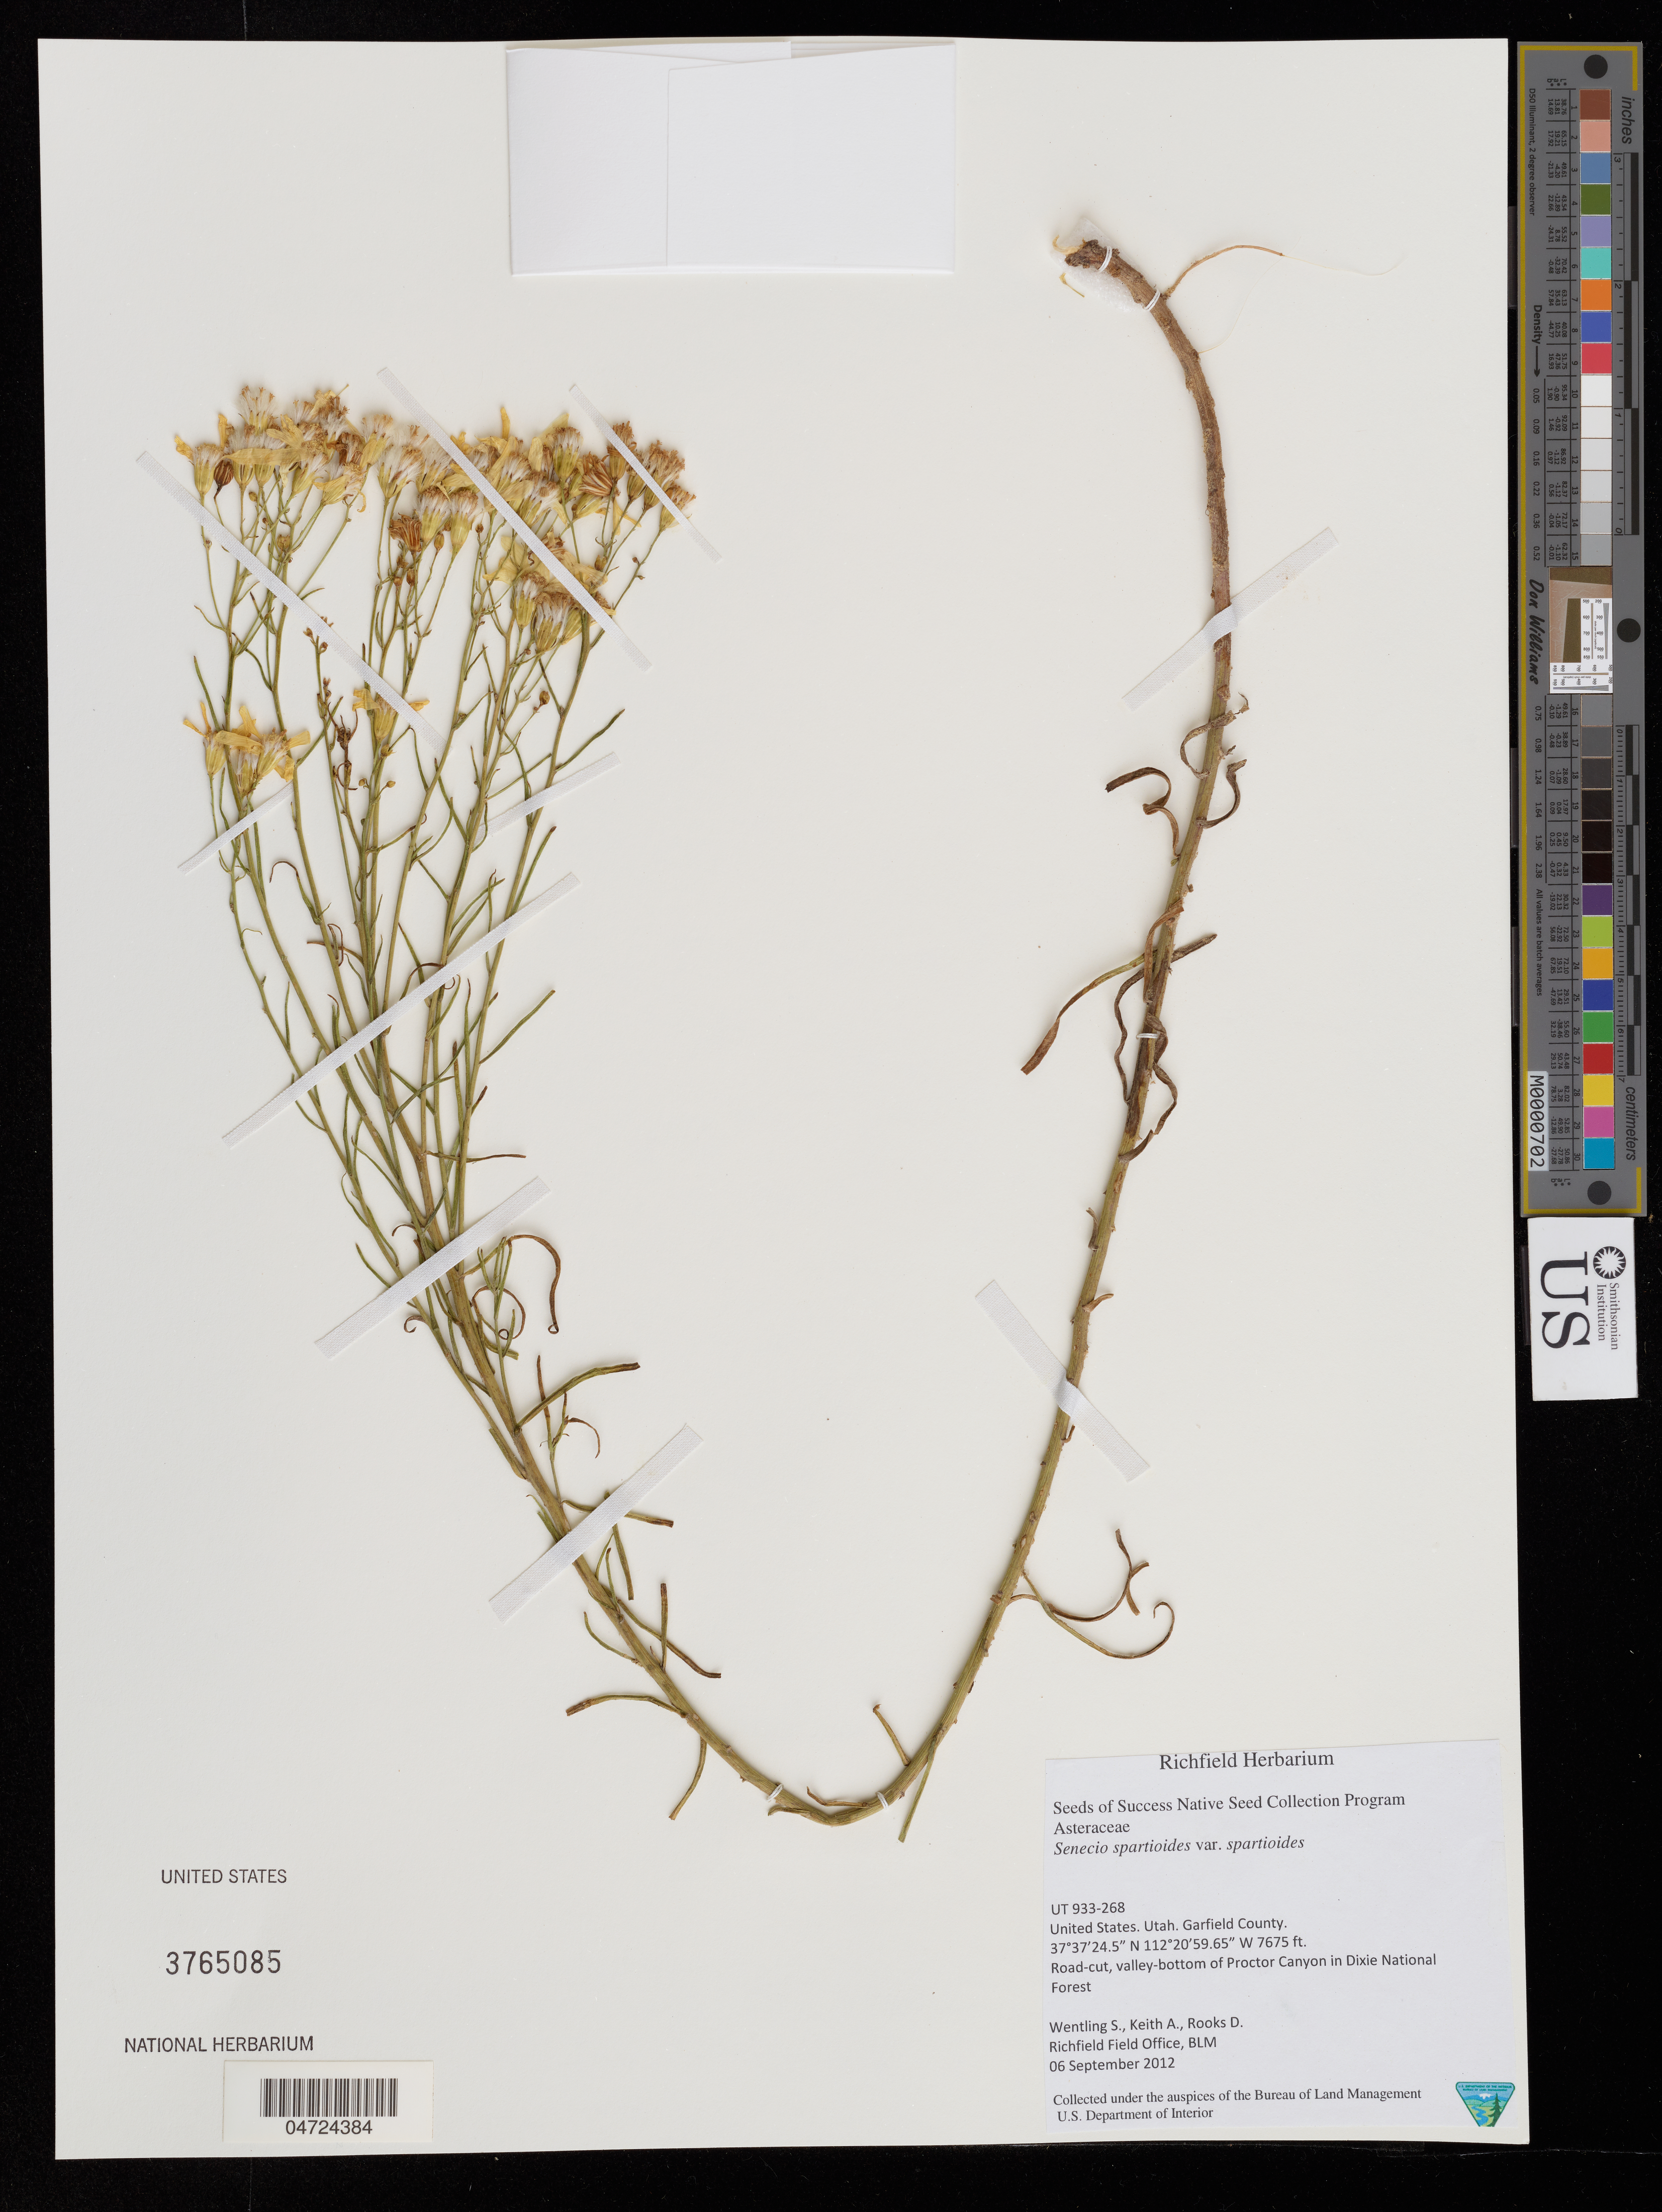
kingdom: Plantae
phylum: Tracheophyta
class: Magnoliopsida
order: Asterales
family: Asteraceae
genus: Senecio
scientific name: Senecio spartioides var. spartioides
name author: Torr. & A. Gray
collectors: S. Wentling, A. Keith & D. Rooks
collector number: UT933-268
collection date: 2012-09-06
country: United States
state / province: Utah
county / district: Garfield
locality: Garfield County. Road-cut, valley-bottom of Proctor Canyon in Dixie National Forest.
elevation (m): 2339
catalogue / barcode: US 3765085